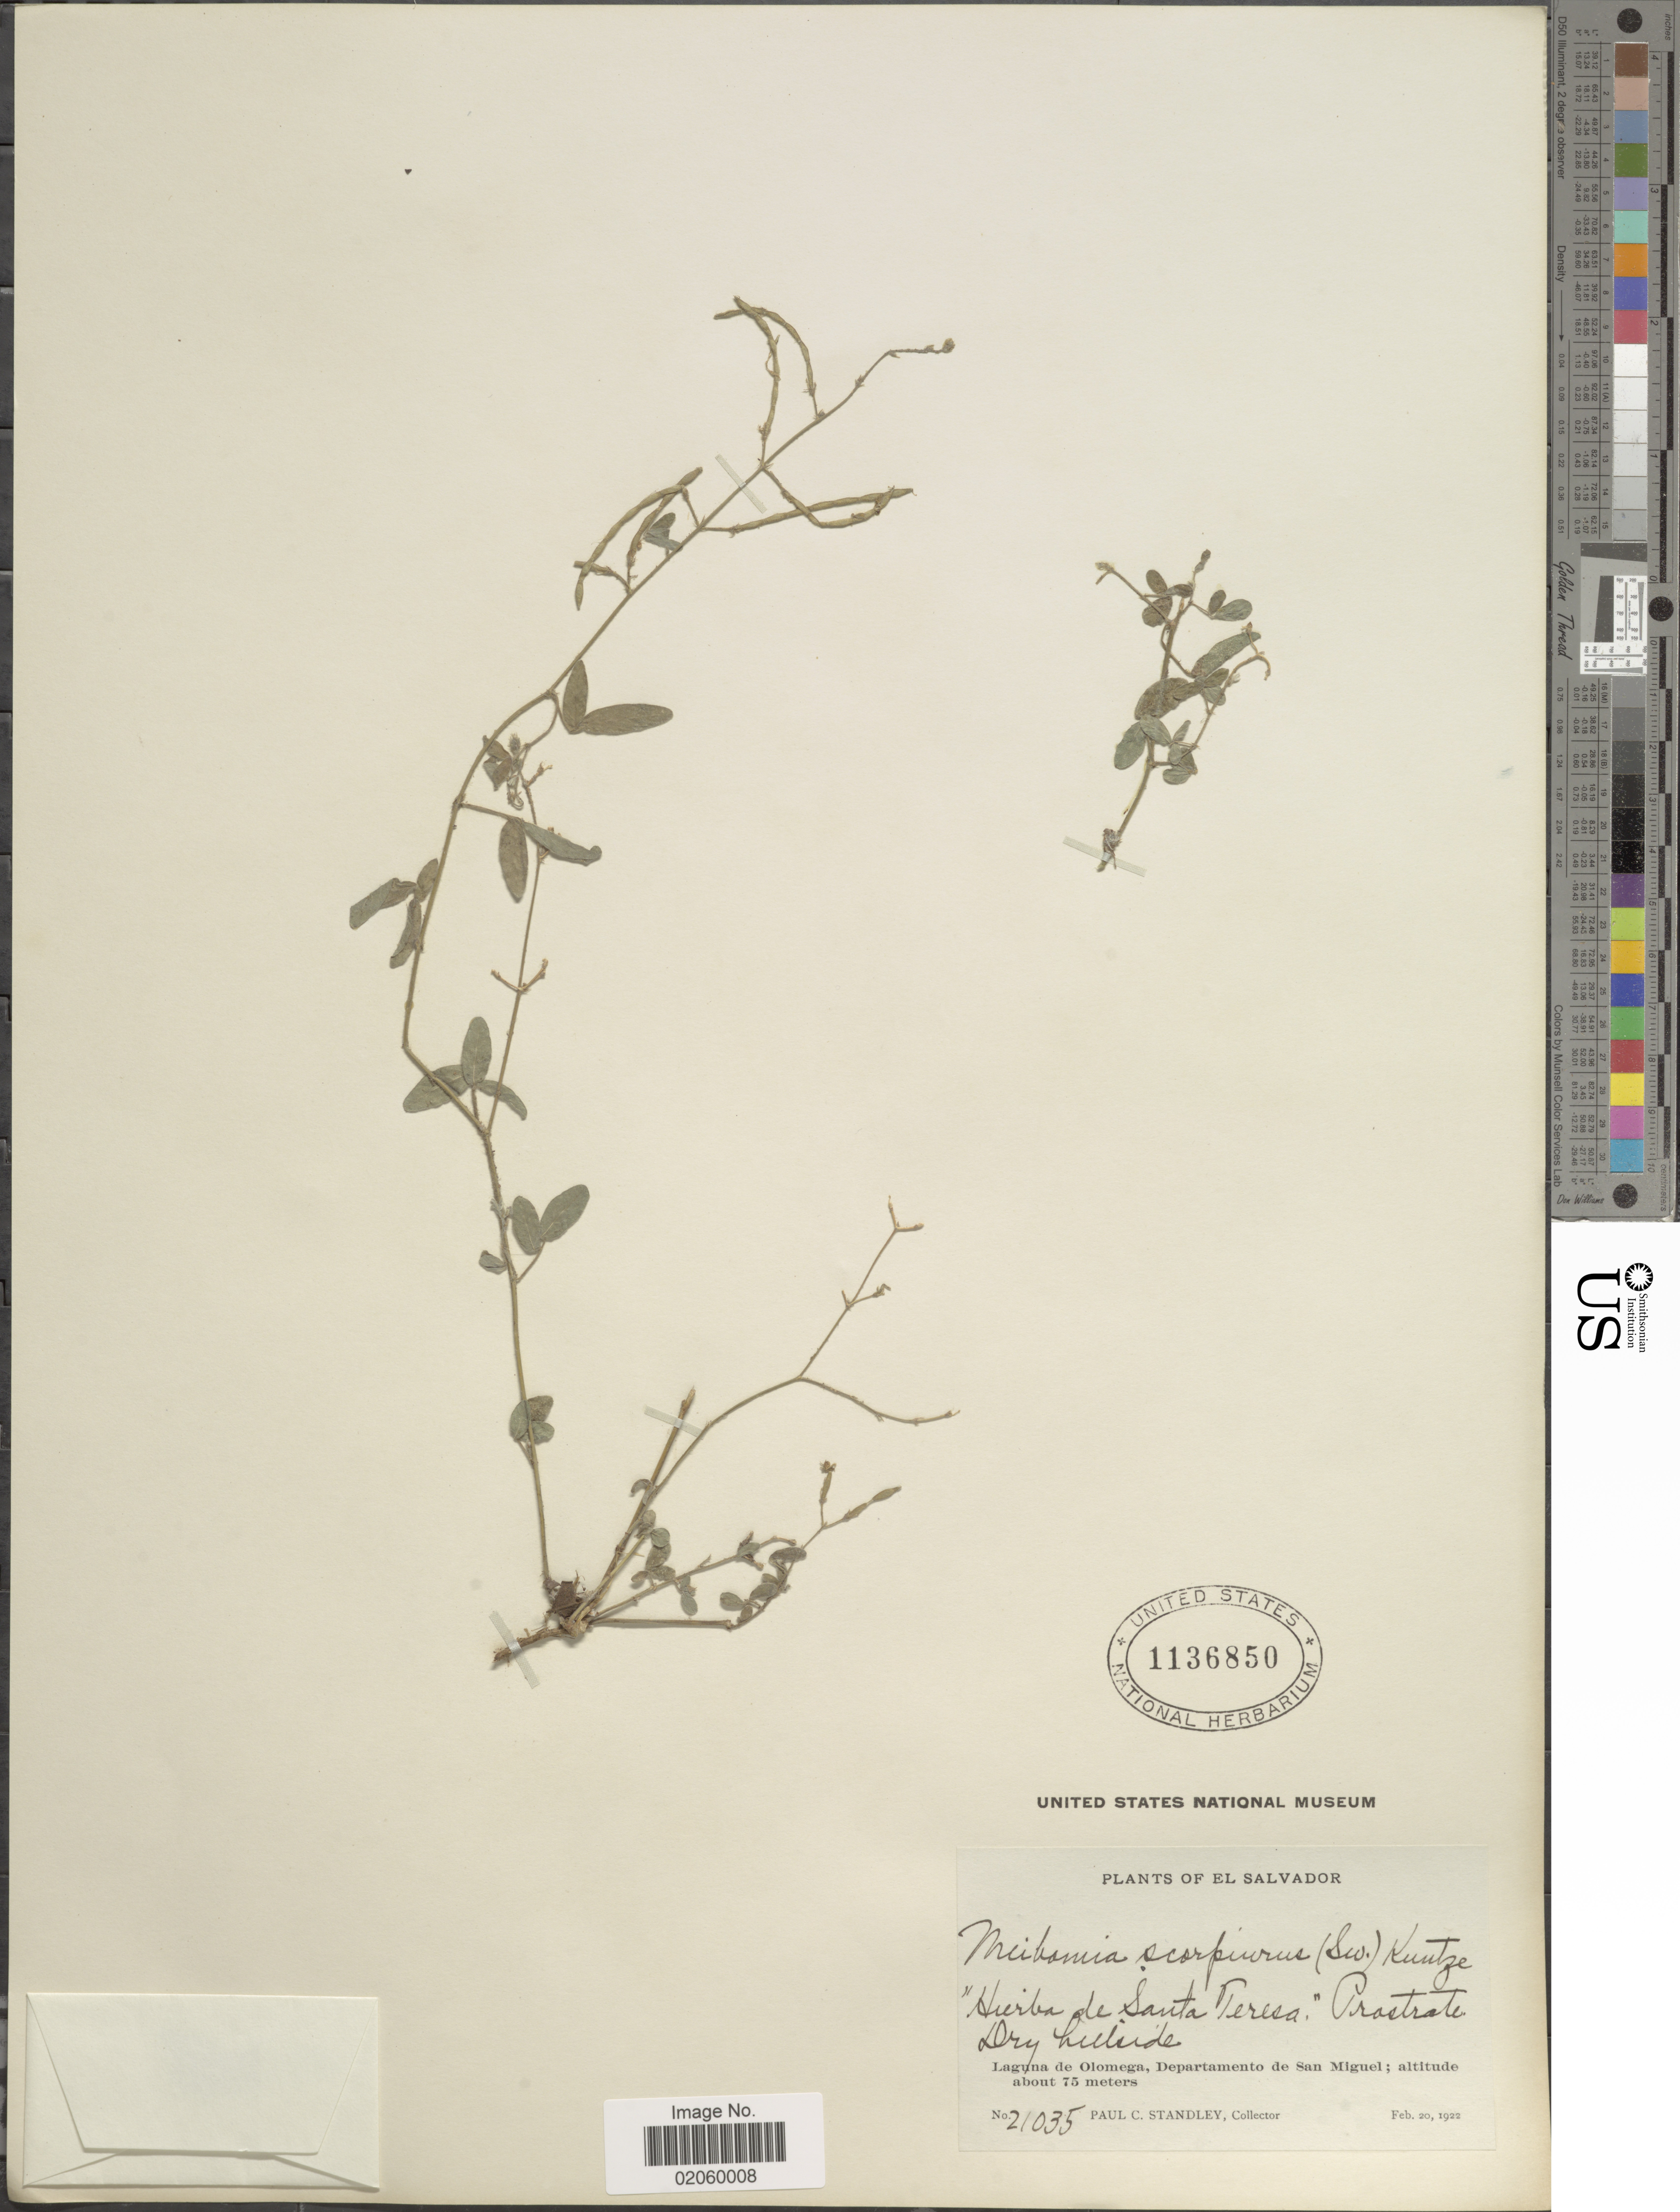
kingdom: Plantae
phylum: Tracheophyta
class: Magnoliopsida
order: Fabales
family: Fabaceae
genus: Desmodium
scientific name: Desmodium scorpiurus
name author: (Sw.) Desv. ex DC.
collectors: P. C. Standley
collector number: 21035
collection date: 1922-02-20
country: El Salvador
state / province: San Miguel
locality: Laguna de Olomega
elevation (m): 75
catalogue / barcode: US 1136850